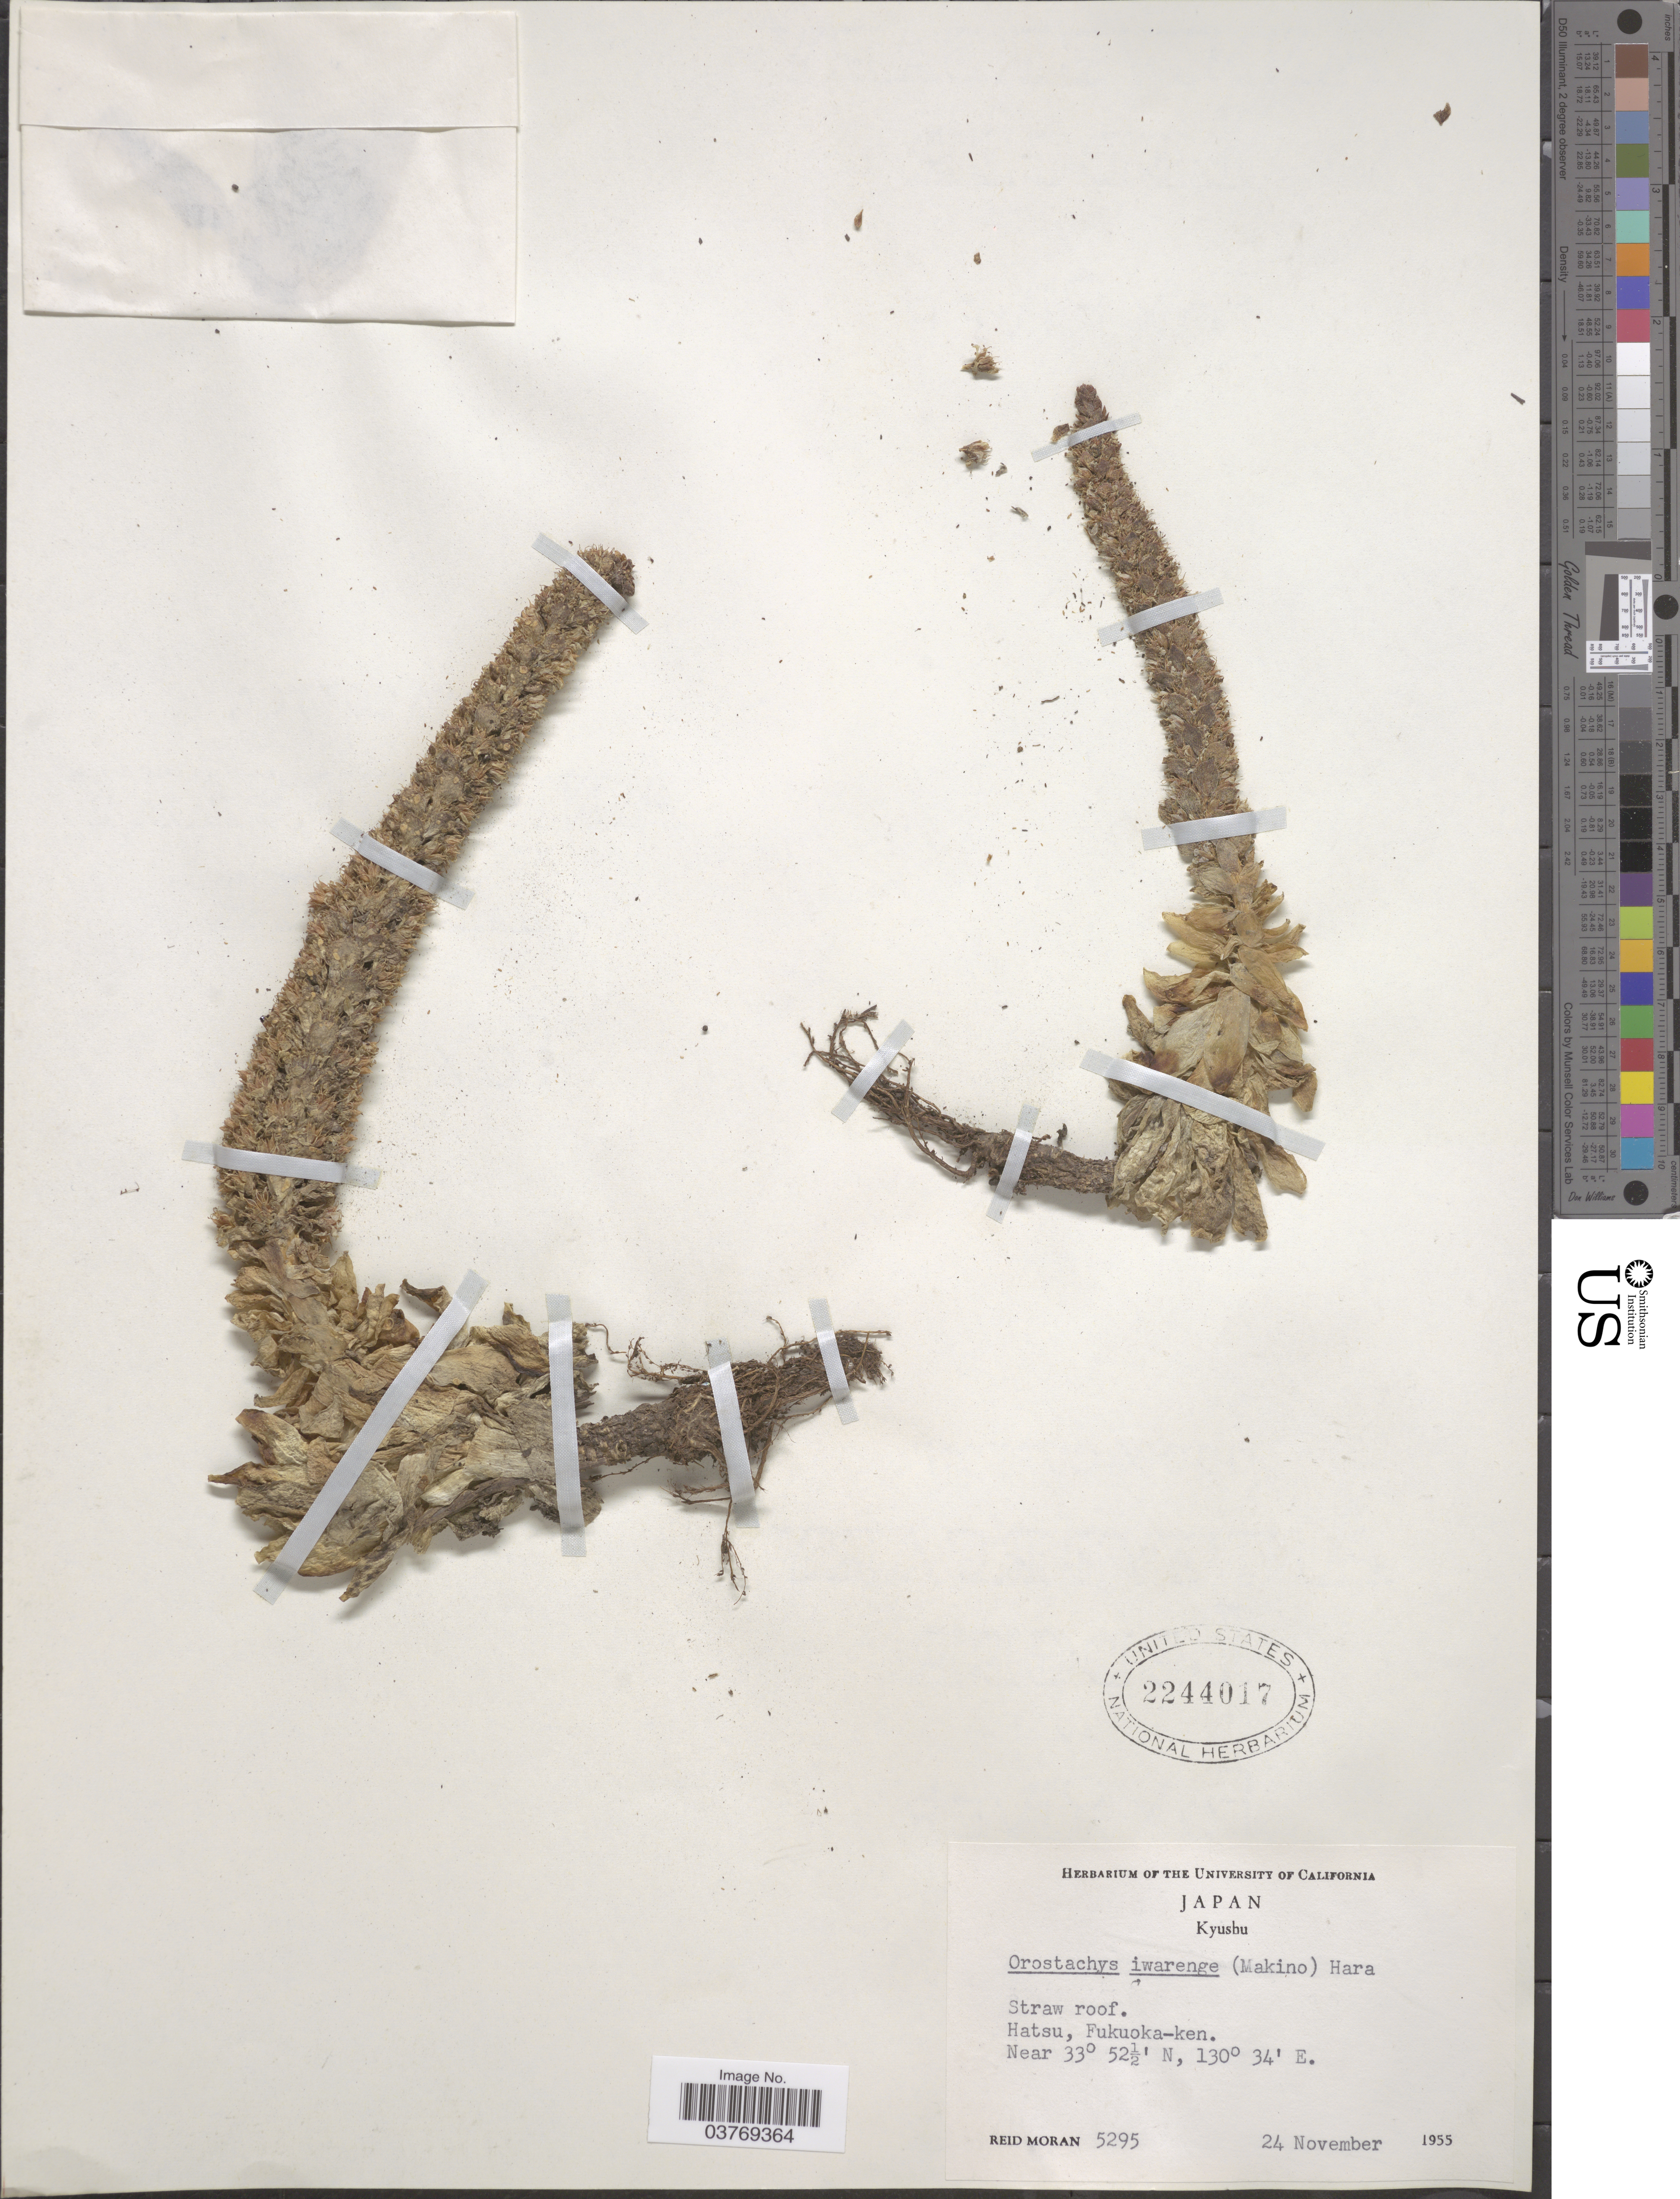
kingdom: Plantae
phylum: Tracheophyta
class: Magnoliopsida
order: Saxifragales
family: Crassulaceae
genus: Cotyledon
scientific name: Cotyledon iwarenge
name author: Makino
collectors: R. V. Moran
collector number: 5295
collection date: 1955-11-24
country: Japan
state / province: Hukuoka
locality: Kyushu. Hatsu, Fukuoka-ken.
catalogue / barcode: US 2244017